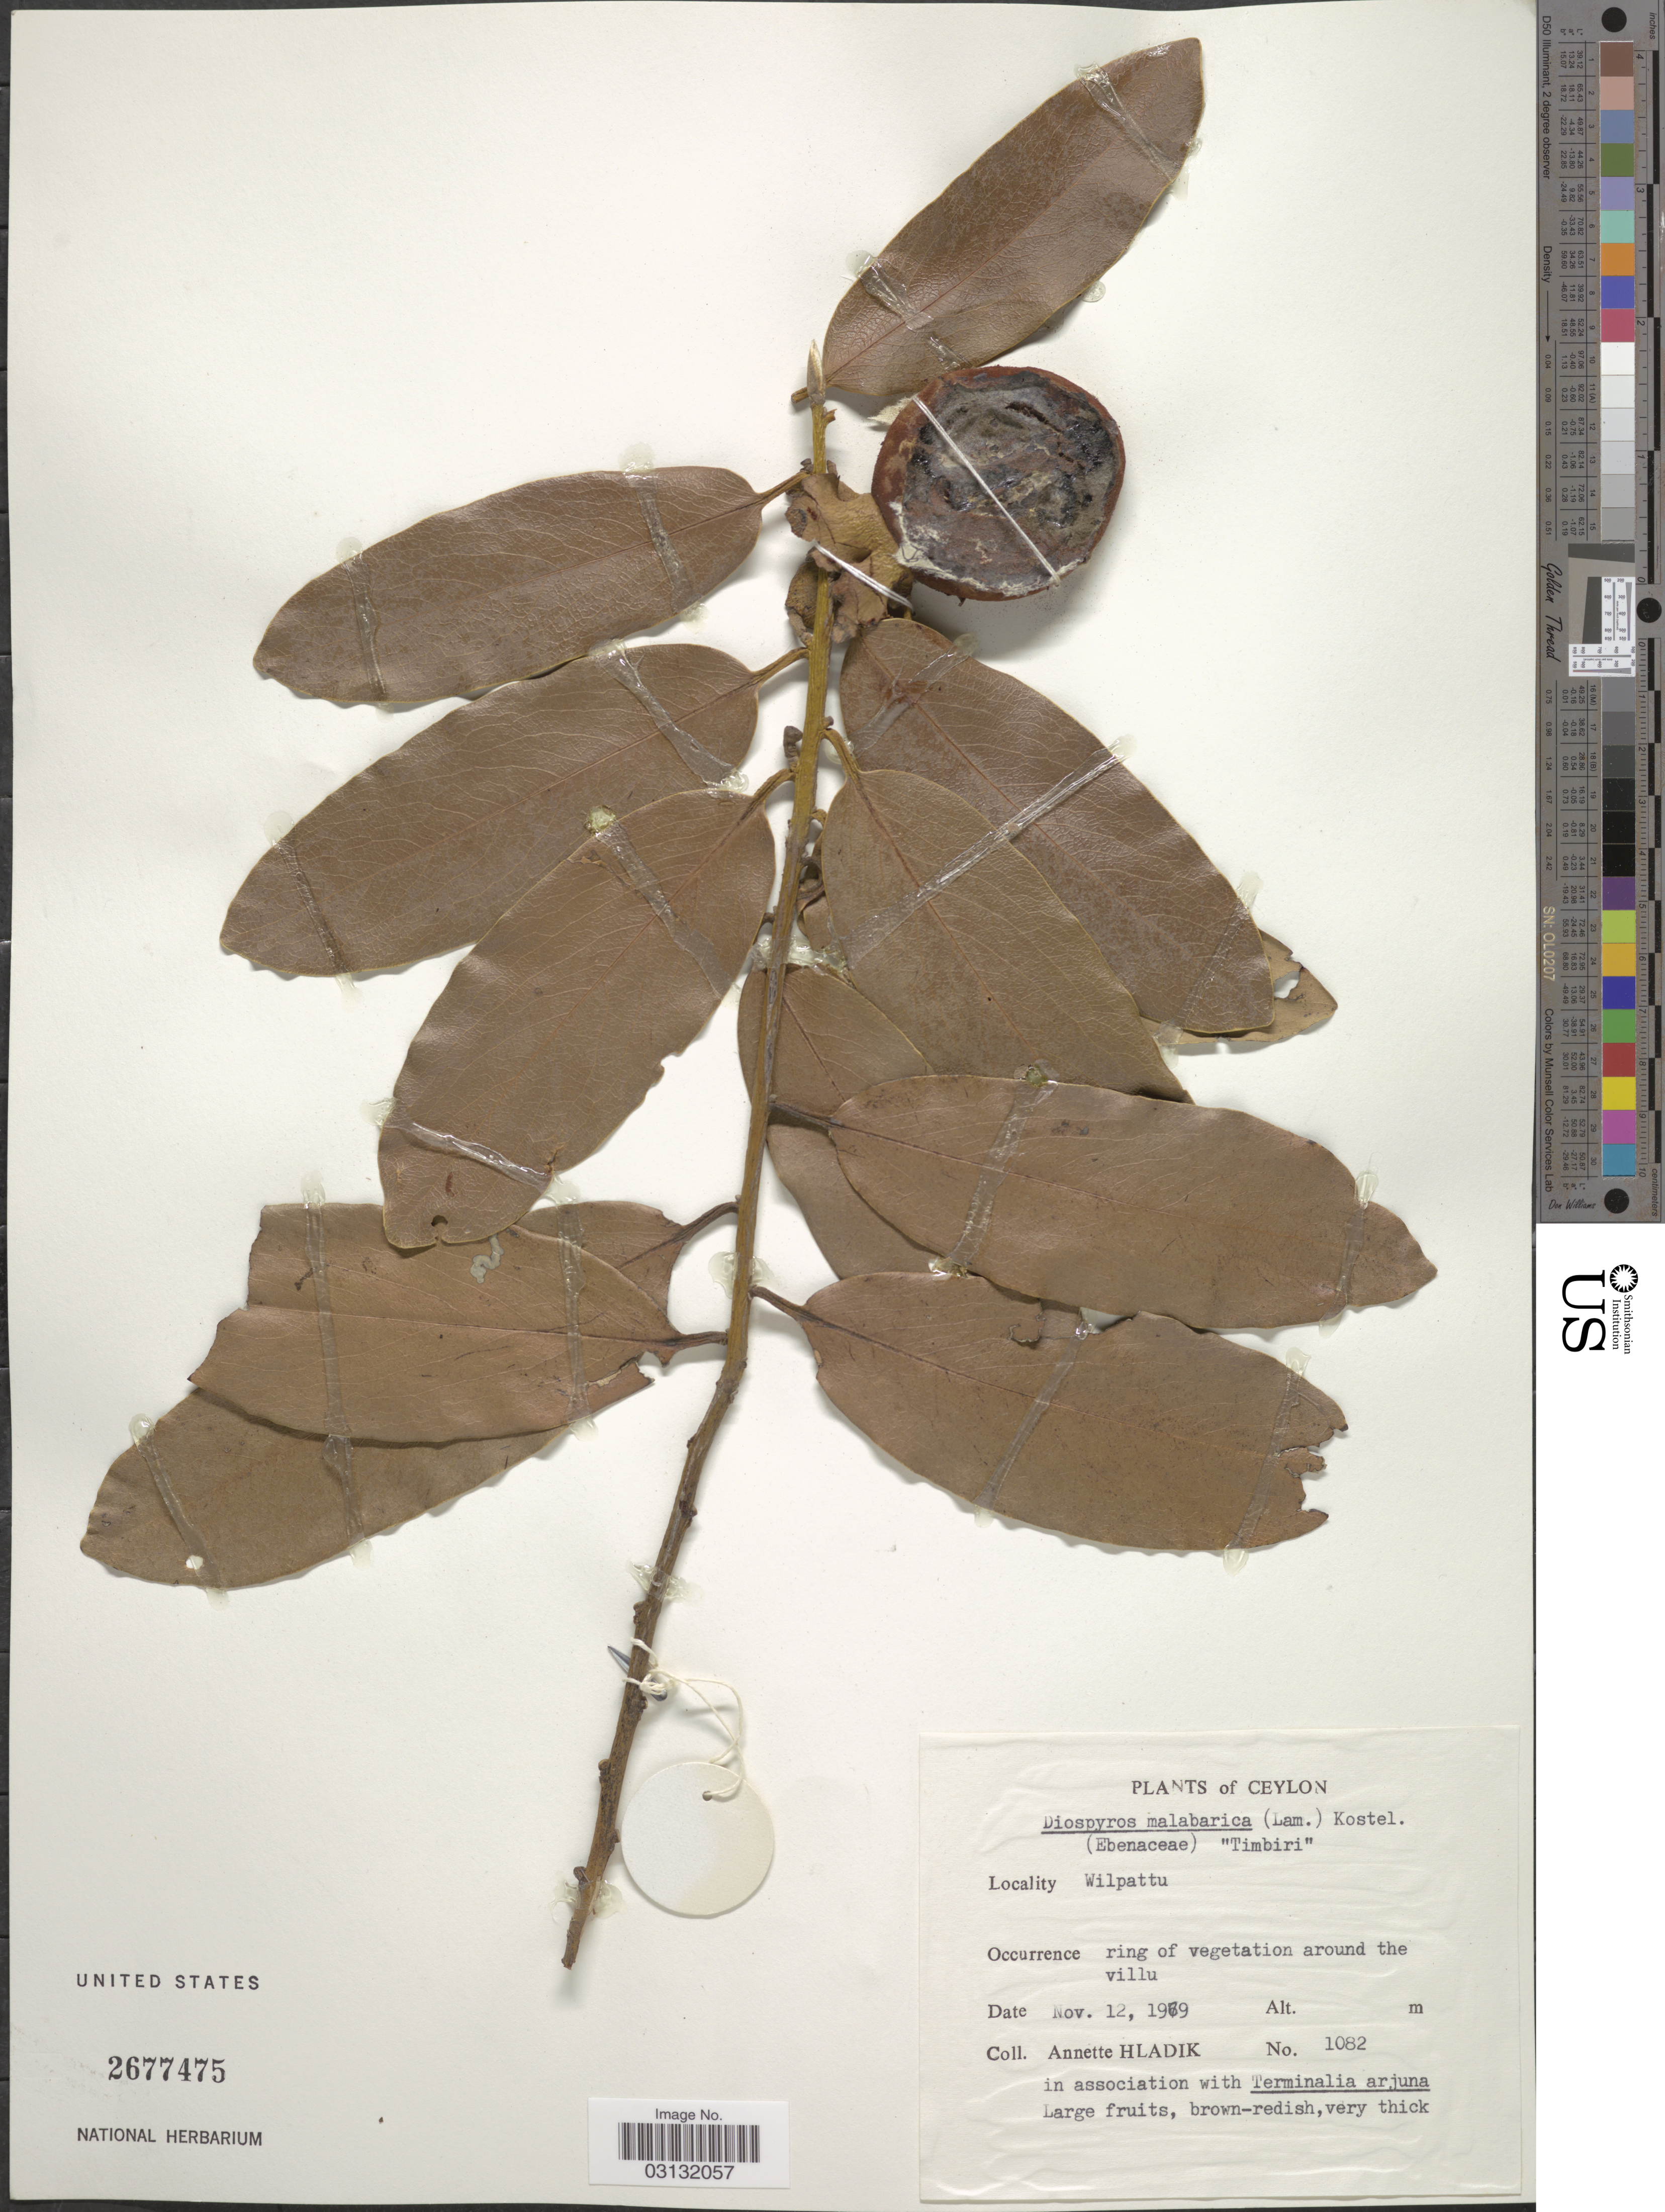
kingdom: Plantae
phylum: Tracheophyta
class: Magnoliopsida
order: Ericales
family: Ebenaceae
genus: Diospyros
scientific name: Diospyros malabarica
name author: (Desr.) Kostel.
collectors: A. Hladik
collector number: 1082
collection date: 1969-11-12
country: Sri Lanka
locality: Ceylon, Wilpattu, ring of vegetation around the villu.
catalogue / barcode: US 2677475